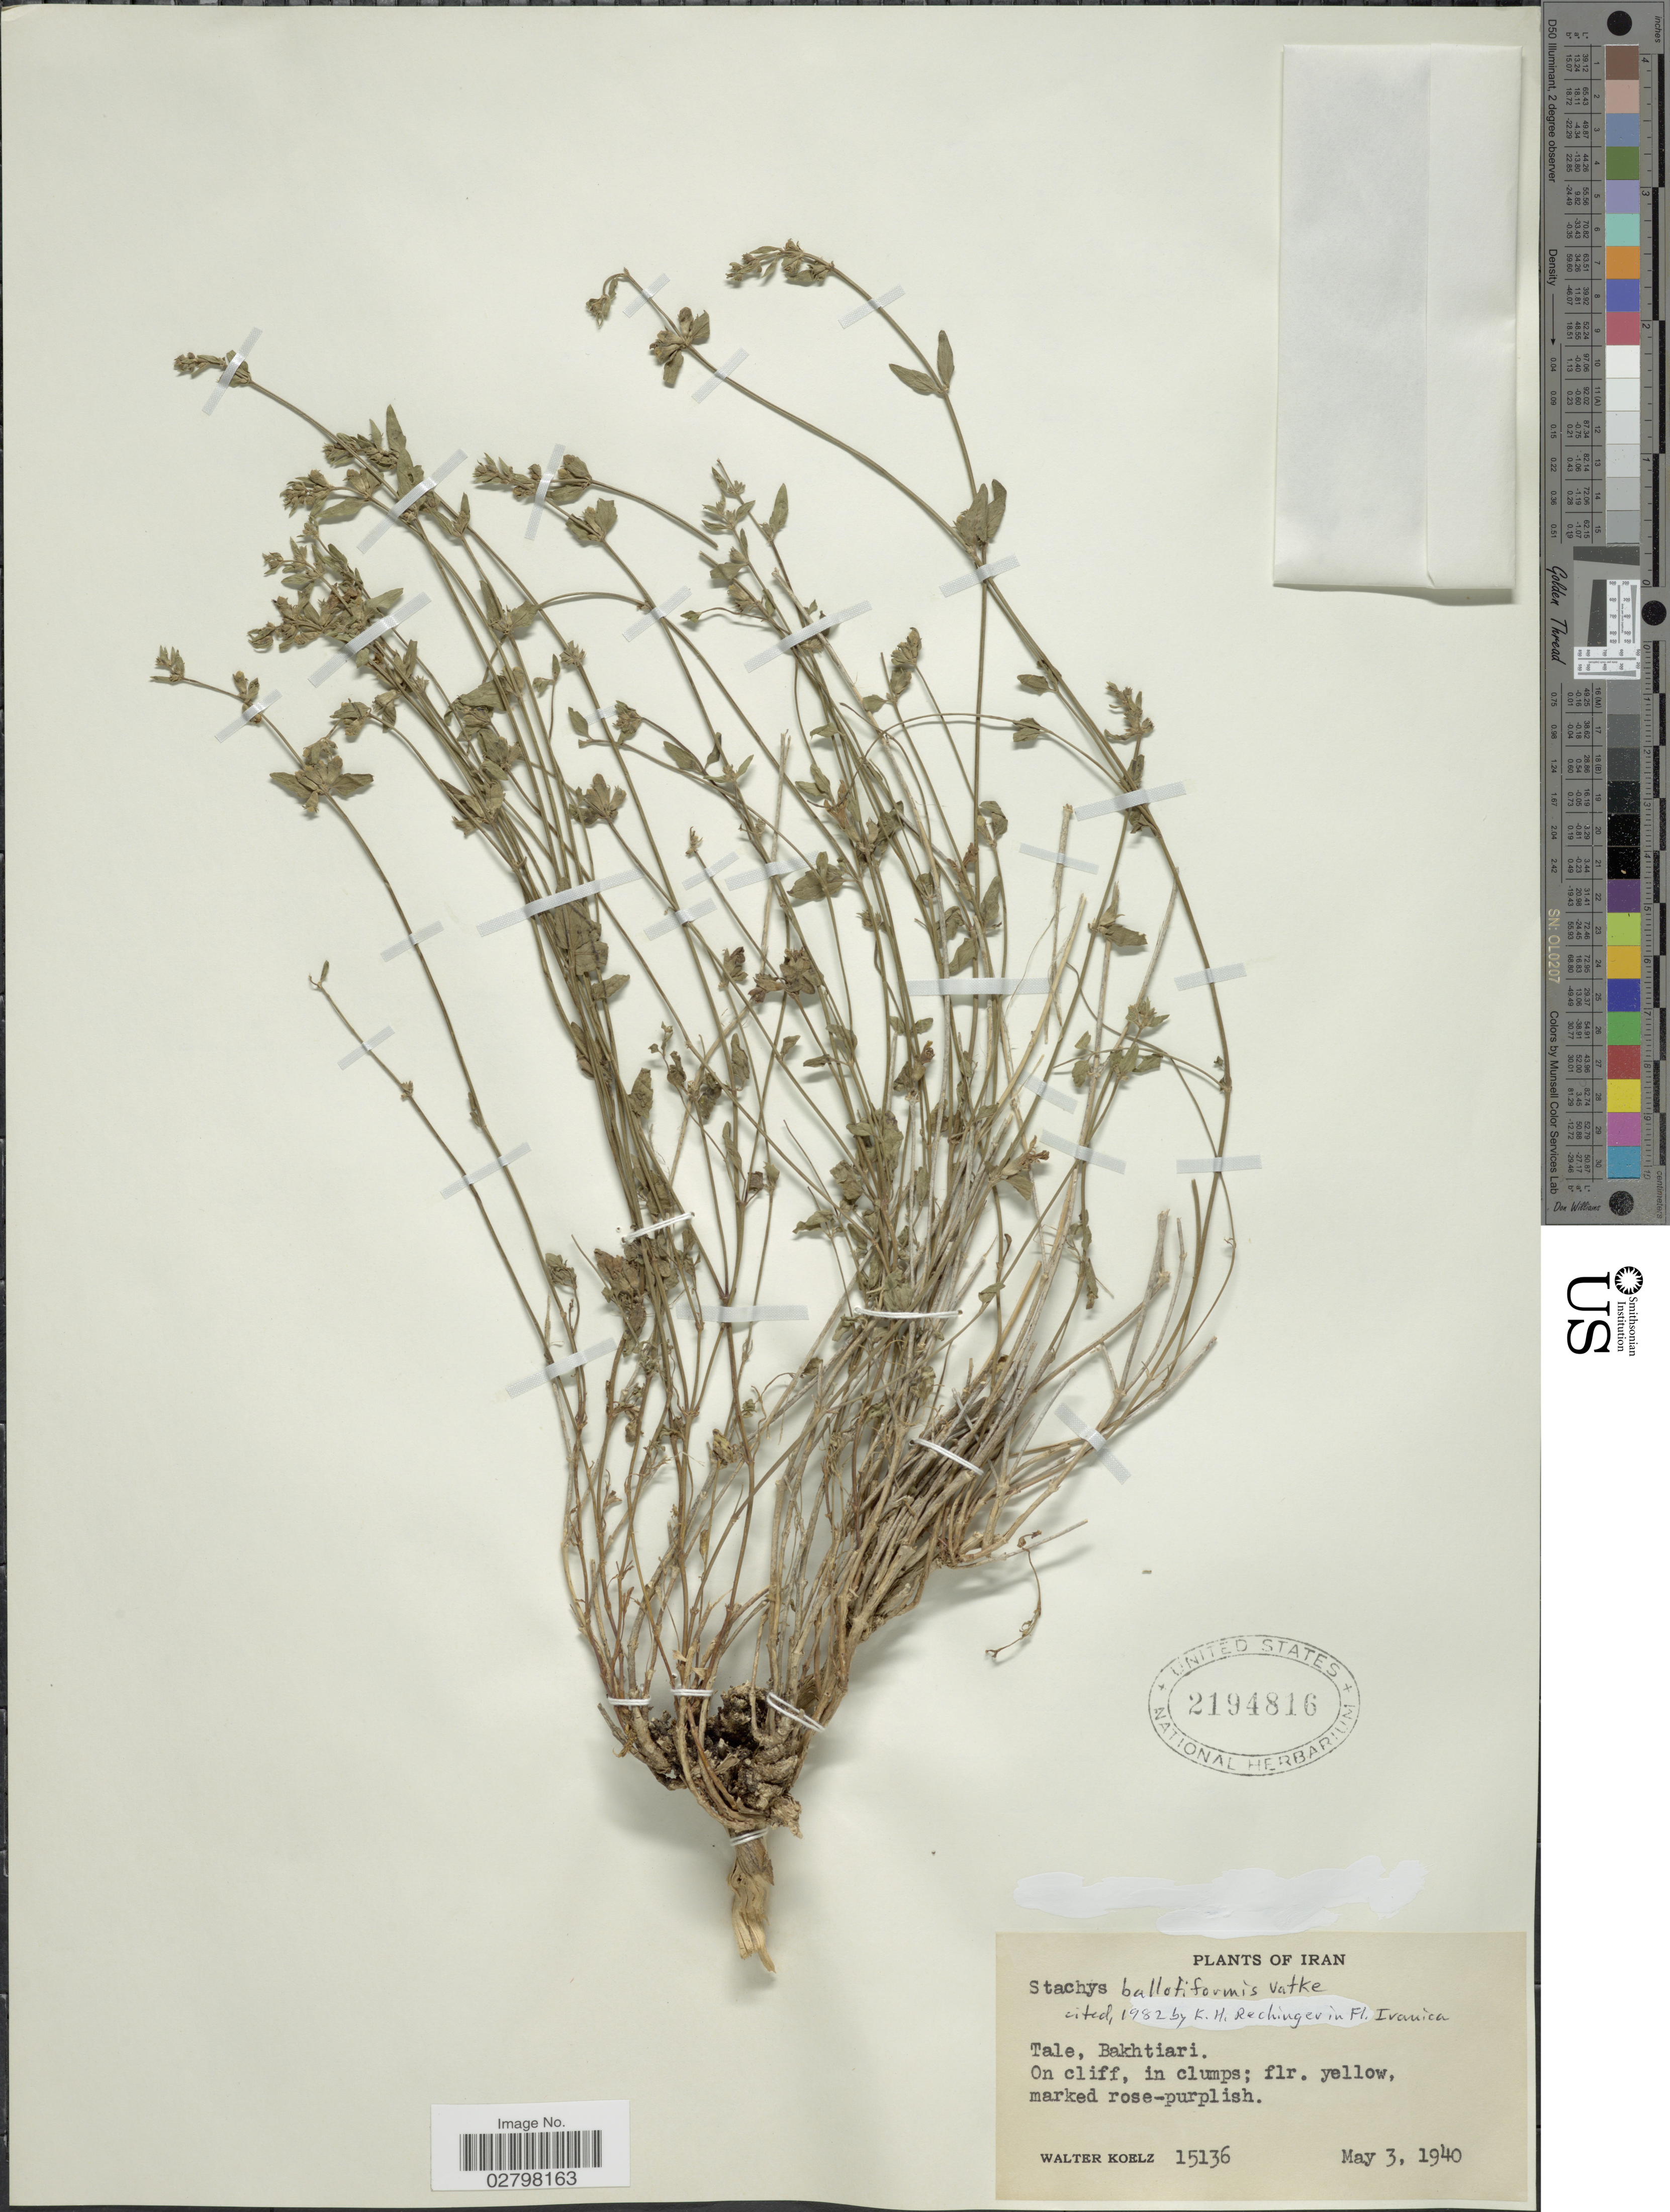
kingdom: Plantae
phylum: Tracheophyta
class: Magnoliopsida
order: Lamiales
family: Lamiaceae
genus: Stachys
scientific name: Stachys ballotiformis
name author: Vatke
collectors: W. N. Koelz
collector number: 15136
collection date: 1940-05-03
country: Iran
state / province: Chahar Mahaal and Bakhtiari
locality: Tale, Bakhtiari.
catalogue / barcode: US 2194816